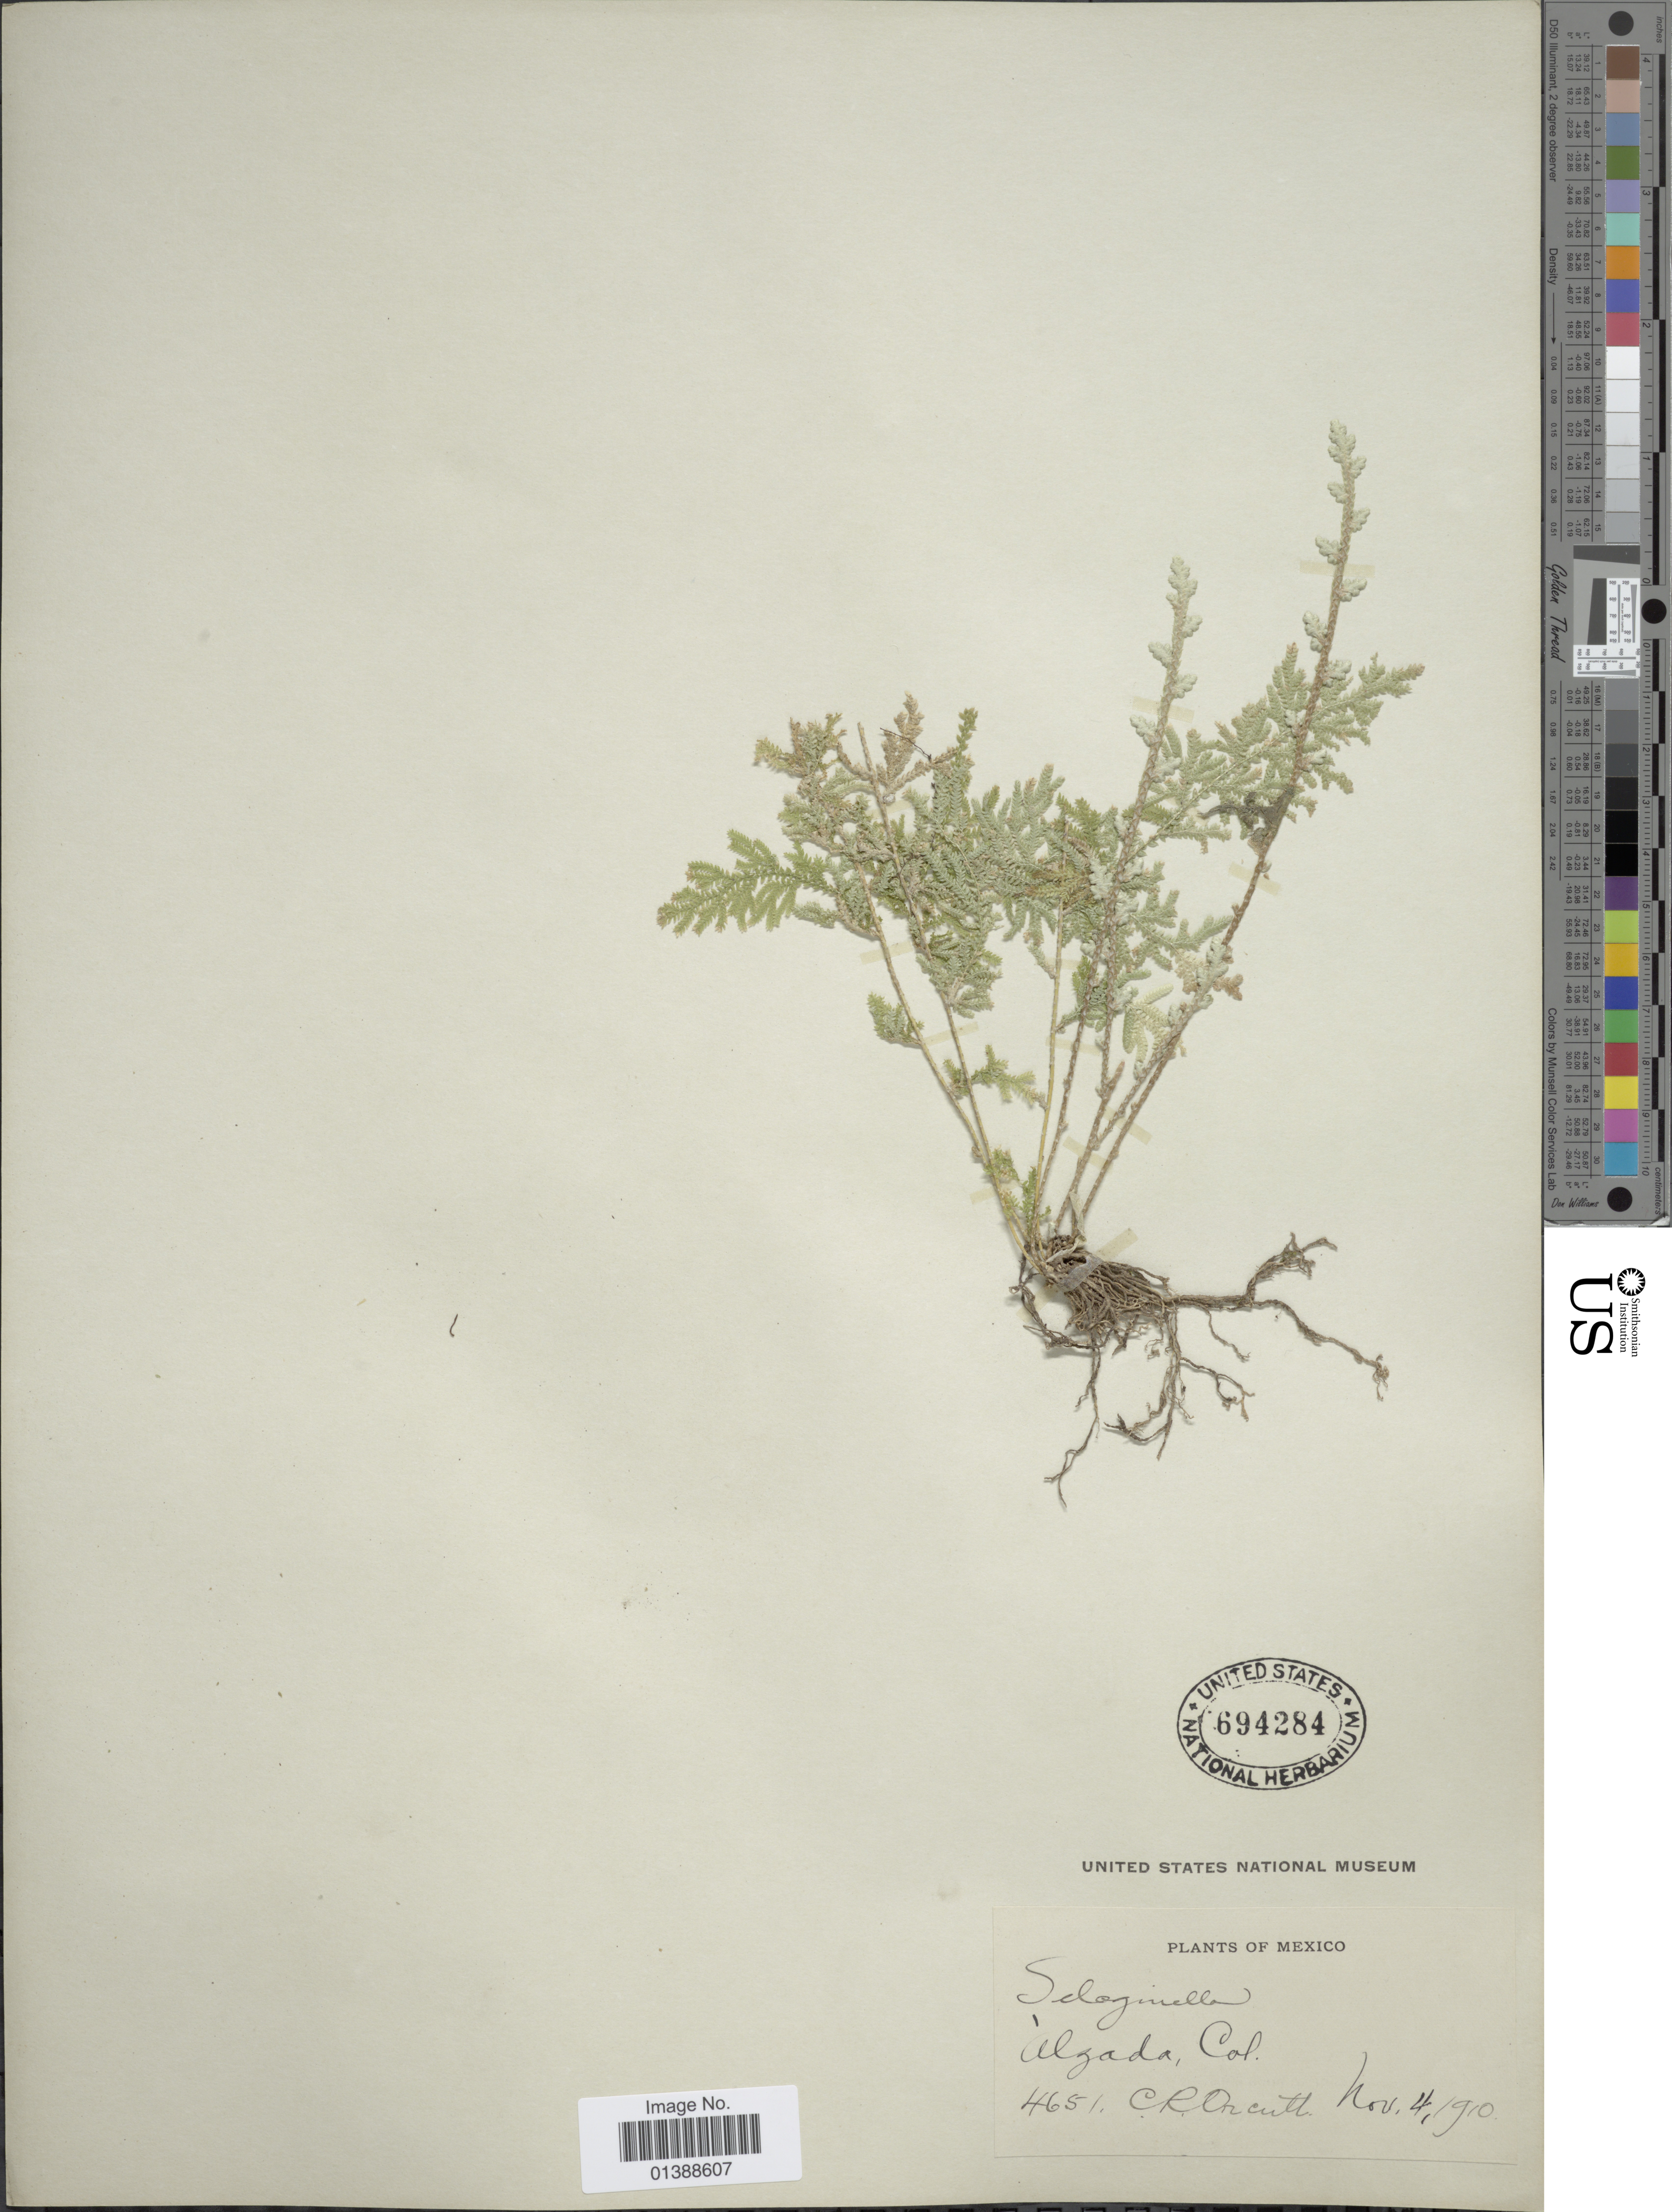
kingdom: Plantae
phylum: Tracheophyta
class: Lycopodiopsida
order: Selaginellales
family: Selaginellaceae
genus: Selaginella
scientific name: Selaginella pallescens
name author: (C. Presl) Spring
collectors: C. R. Orcutt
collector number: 4651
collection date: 1910-11-04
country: Mexico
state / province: Colima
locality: Alzada, Col.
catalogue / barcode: US 694284